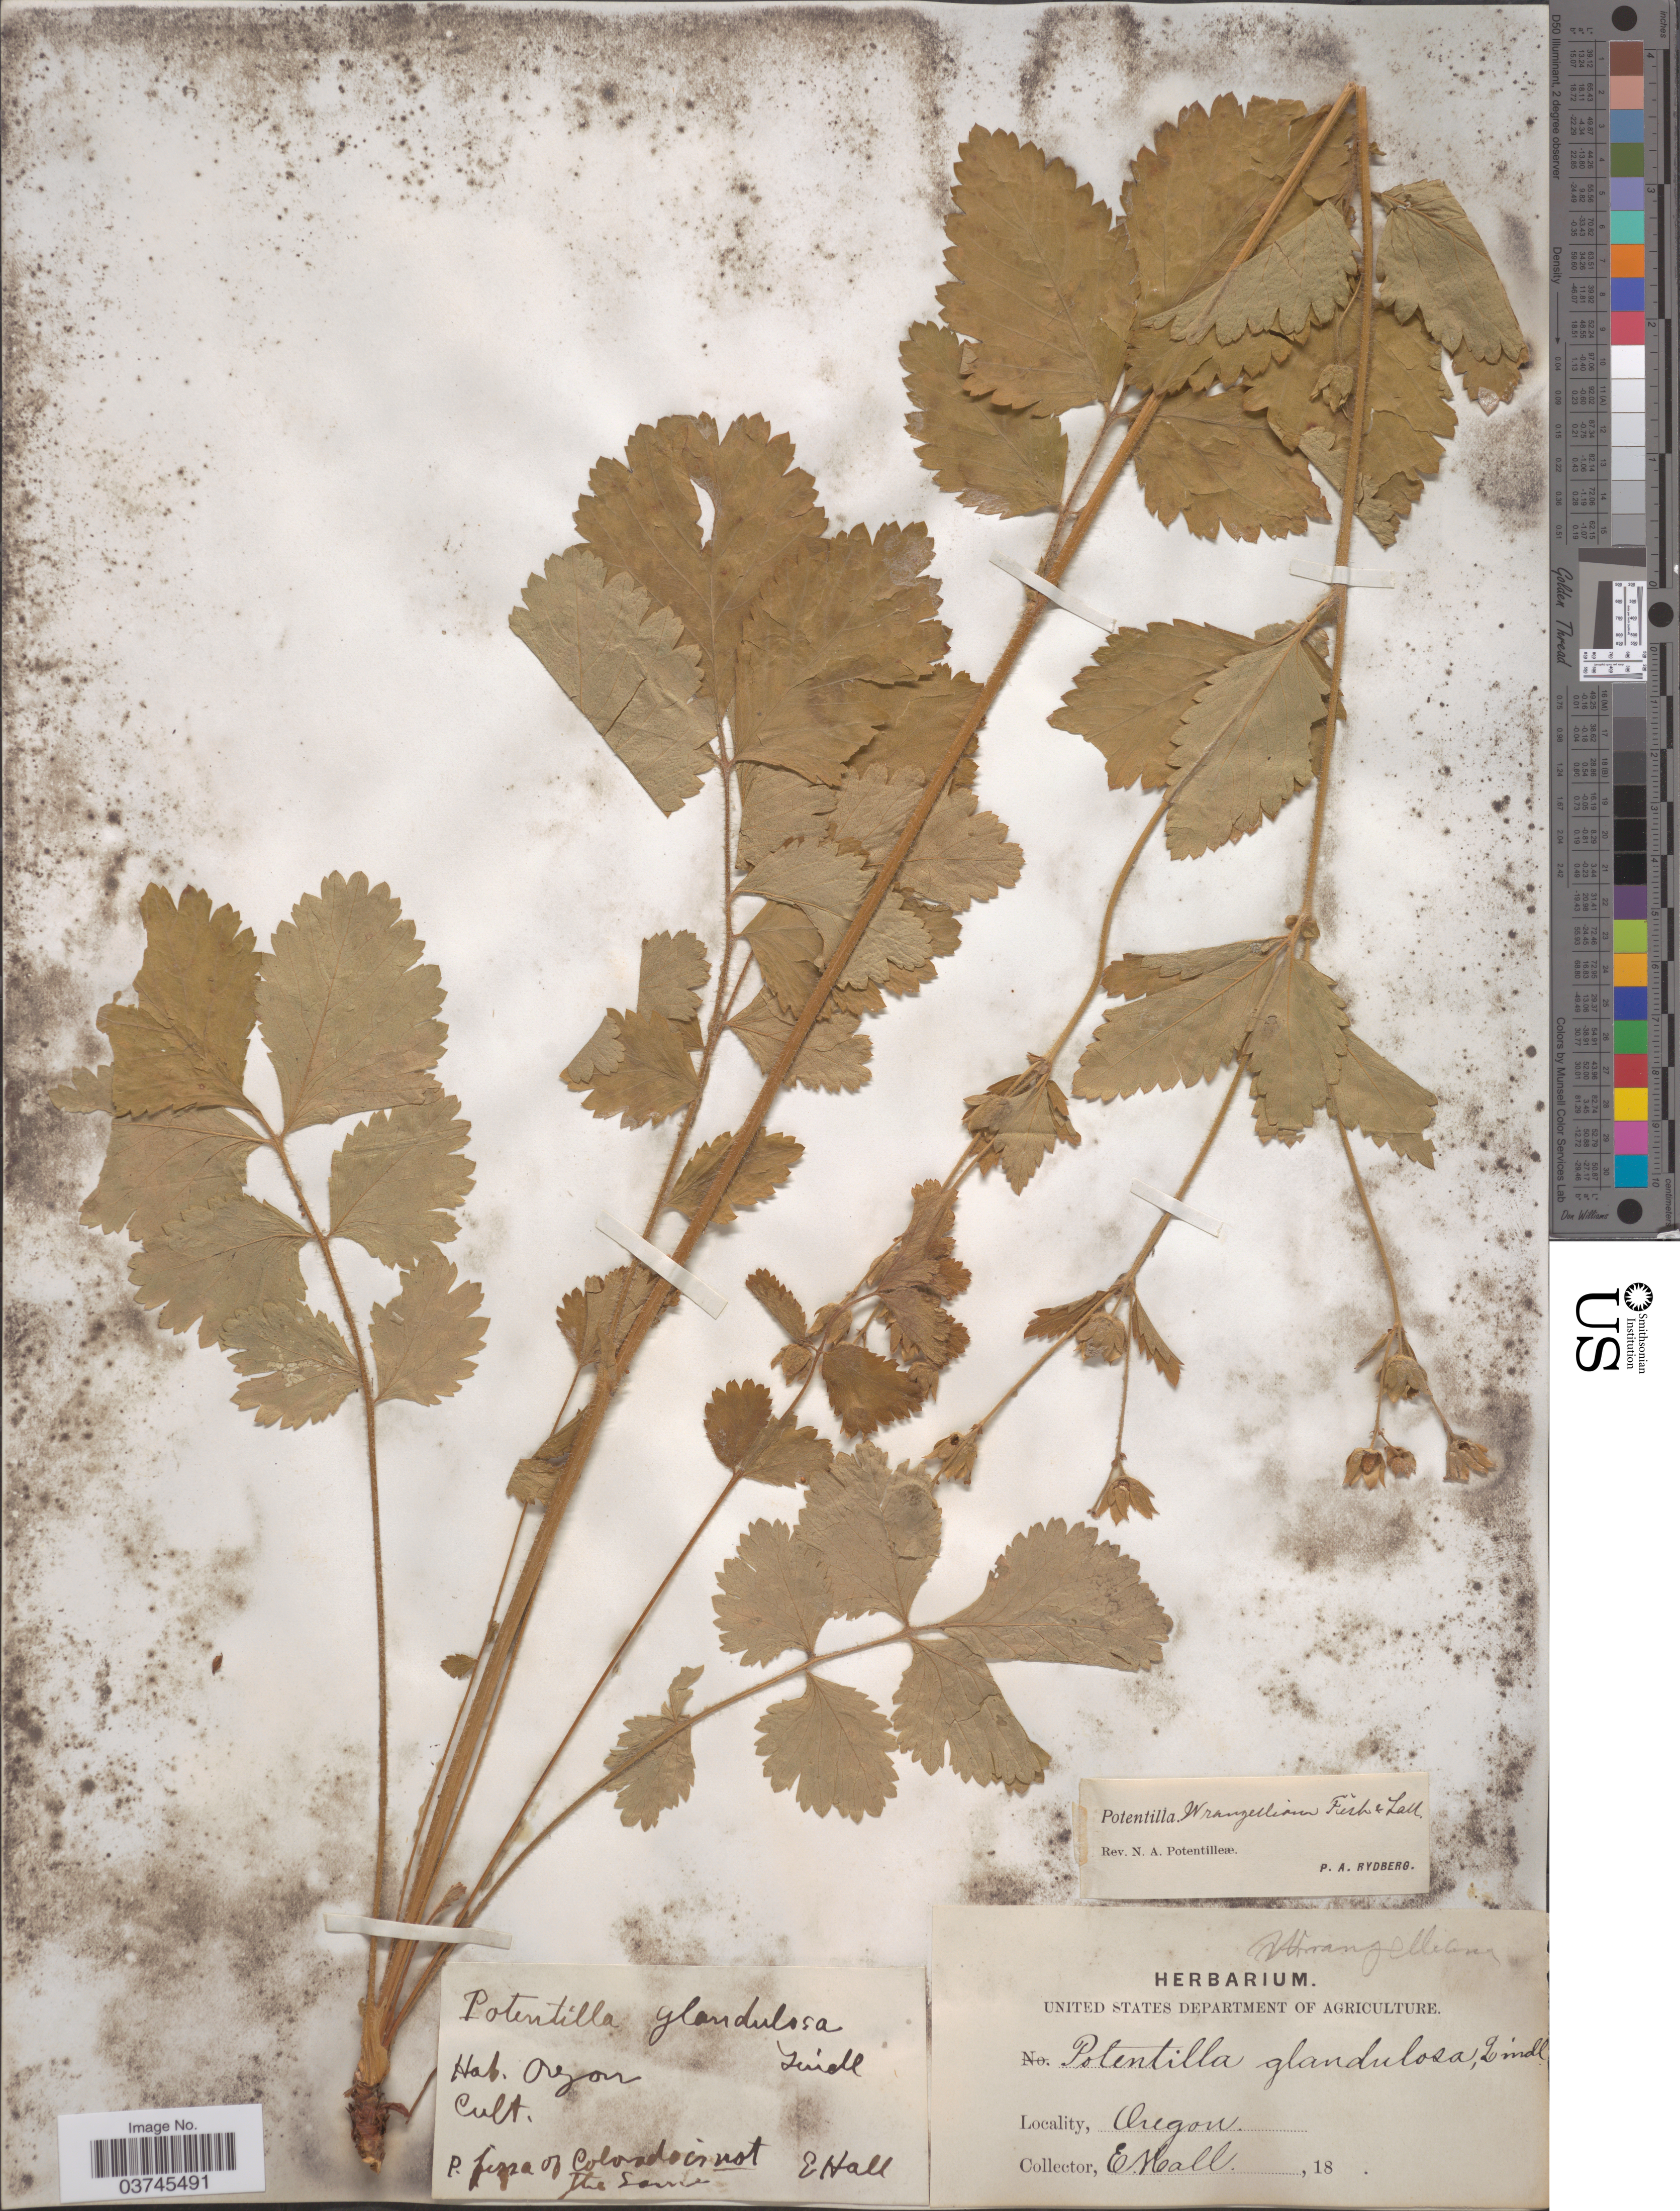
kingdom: Plantae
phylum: Tracheophyta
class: Magnoliopsida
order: Rosales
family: Rosaceae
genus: Drymocallis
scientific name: Drymocallis glandulosa var. wrangelliana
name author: (Greene) Ertter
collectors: E. Hall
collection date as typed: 18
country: United States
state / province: Oregon